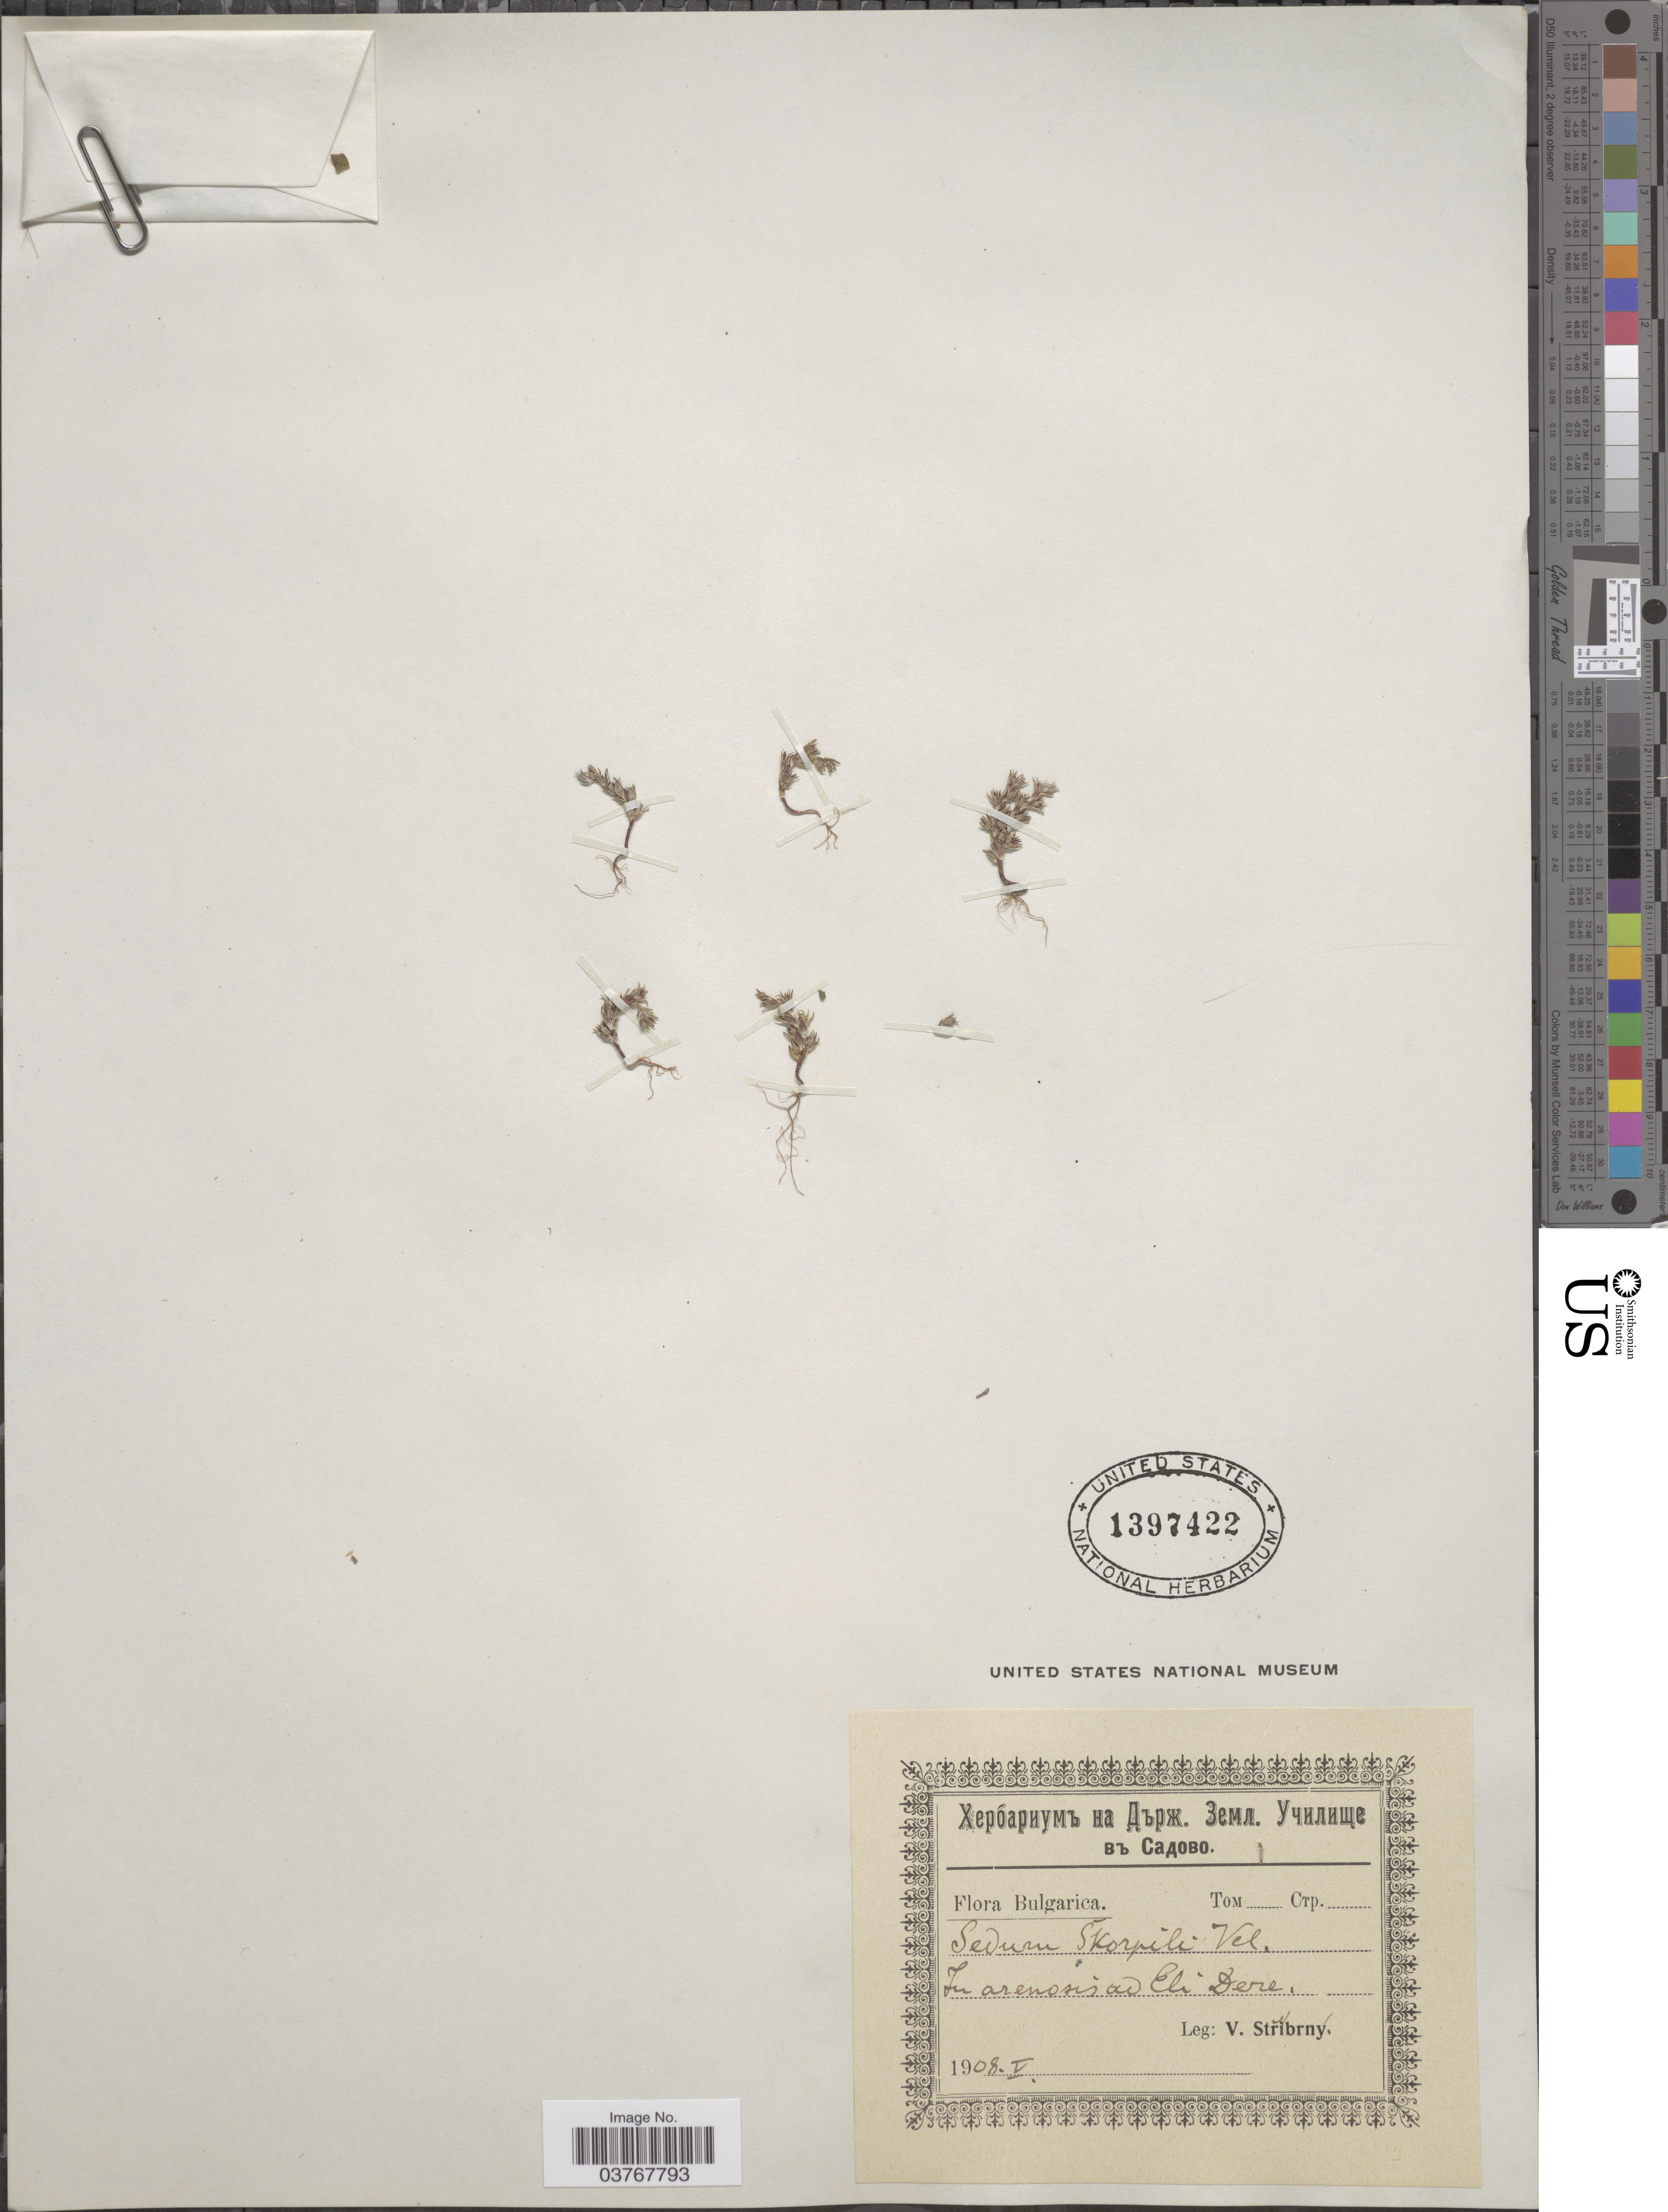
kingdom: Plantae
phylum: Tracheophyta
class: Magnoliopsida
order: Saxifragales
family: Crassulaceae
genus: Sedum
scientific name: Sedum sexangulare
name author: L.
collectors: V. Stribrny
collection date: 1908-05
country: Bulgaria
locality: In arenosis ad Eli Dere.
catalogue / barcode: US 1397422